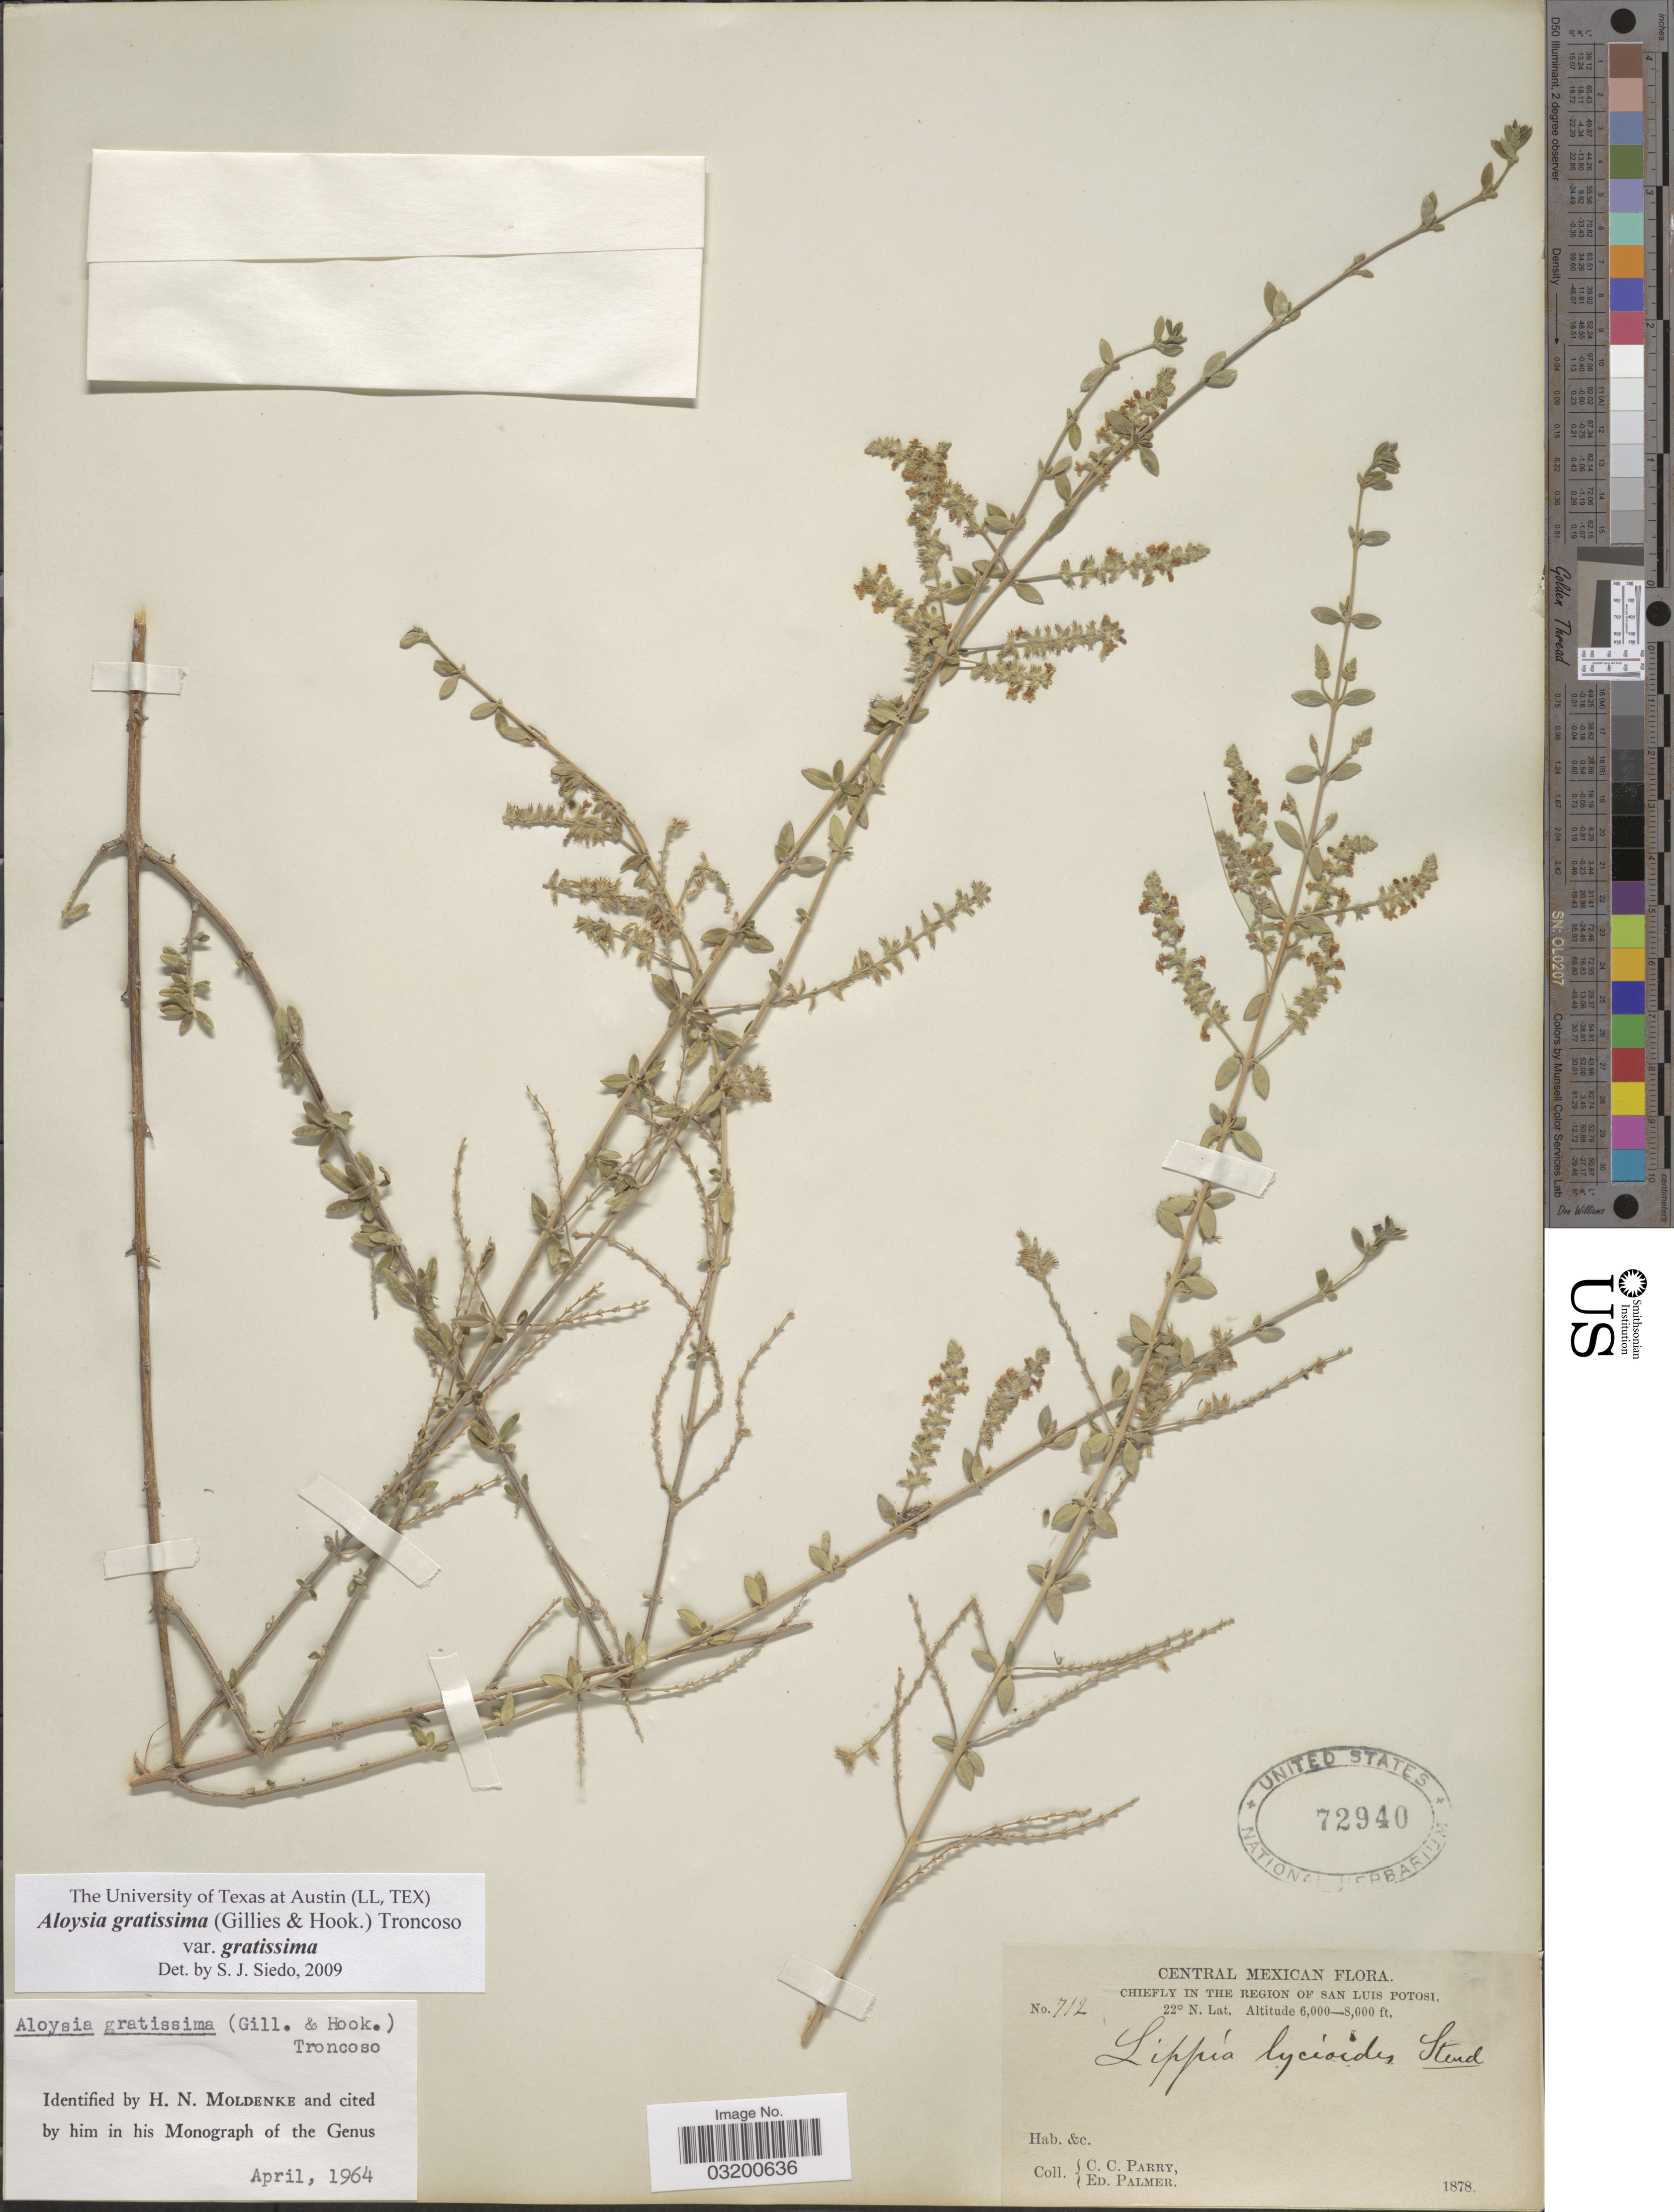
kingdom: Plantae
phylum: Tracheophyta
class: Magnoliopsida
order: Lamiales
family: Verbenaceae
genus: Aloysia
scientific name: Aloysia gratissima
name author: (Gillies & Hook.) Tronc.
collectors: C. C. Parry & E. Palmer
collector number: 712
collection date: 1878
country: Mexico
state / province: San Luis Potosí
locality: Central Mexican. Chiefly in the Region of San Luis Potosi.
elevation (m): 1829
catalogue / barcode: US 72940